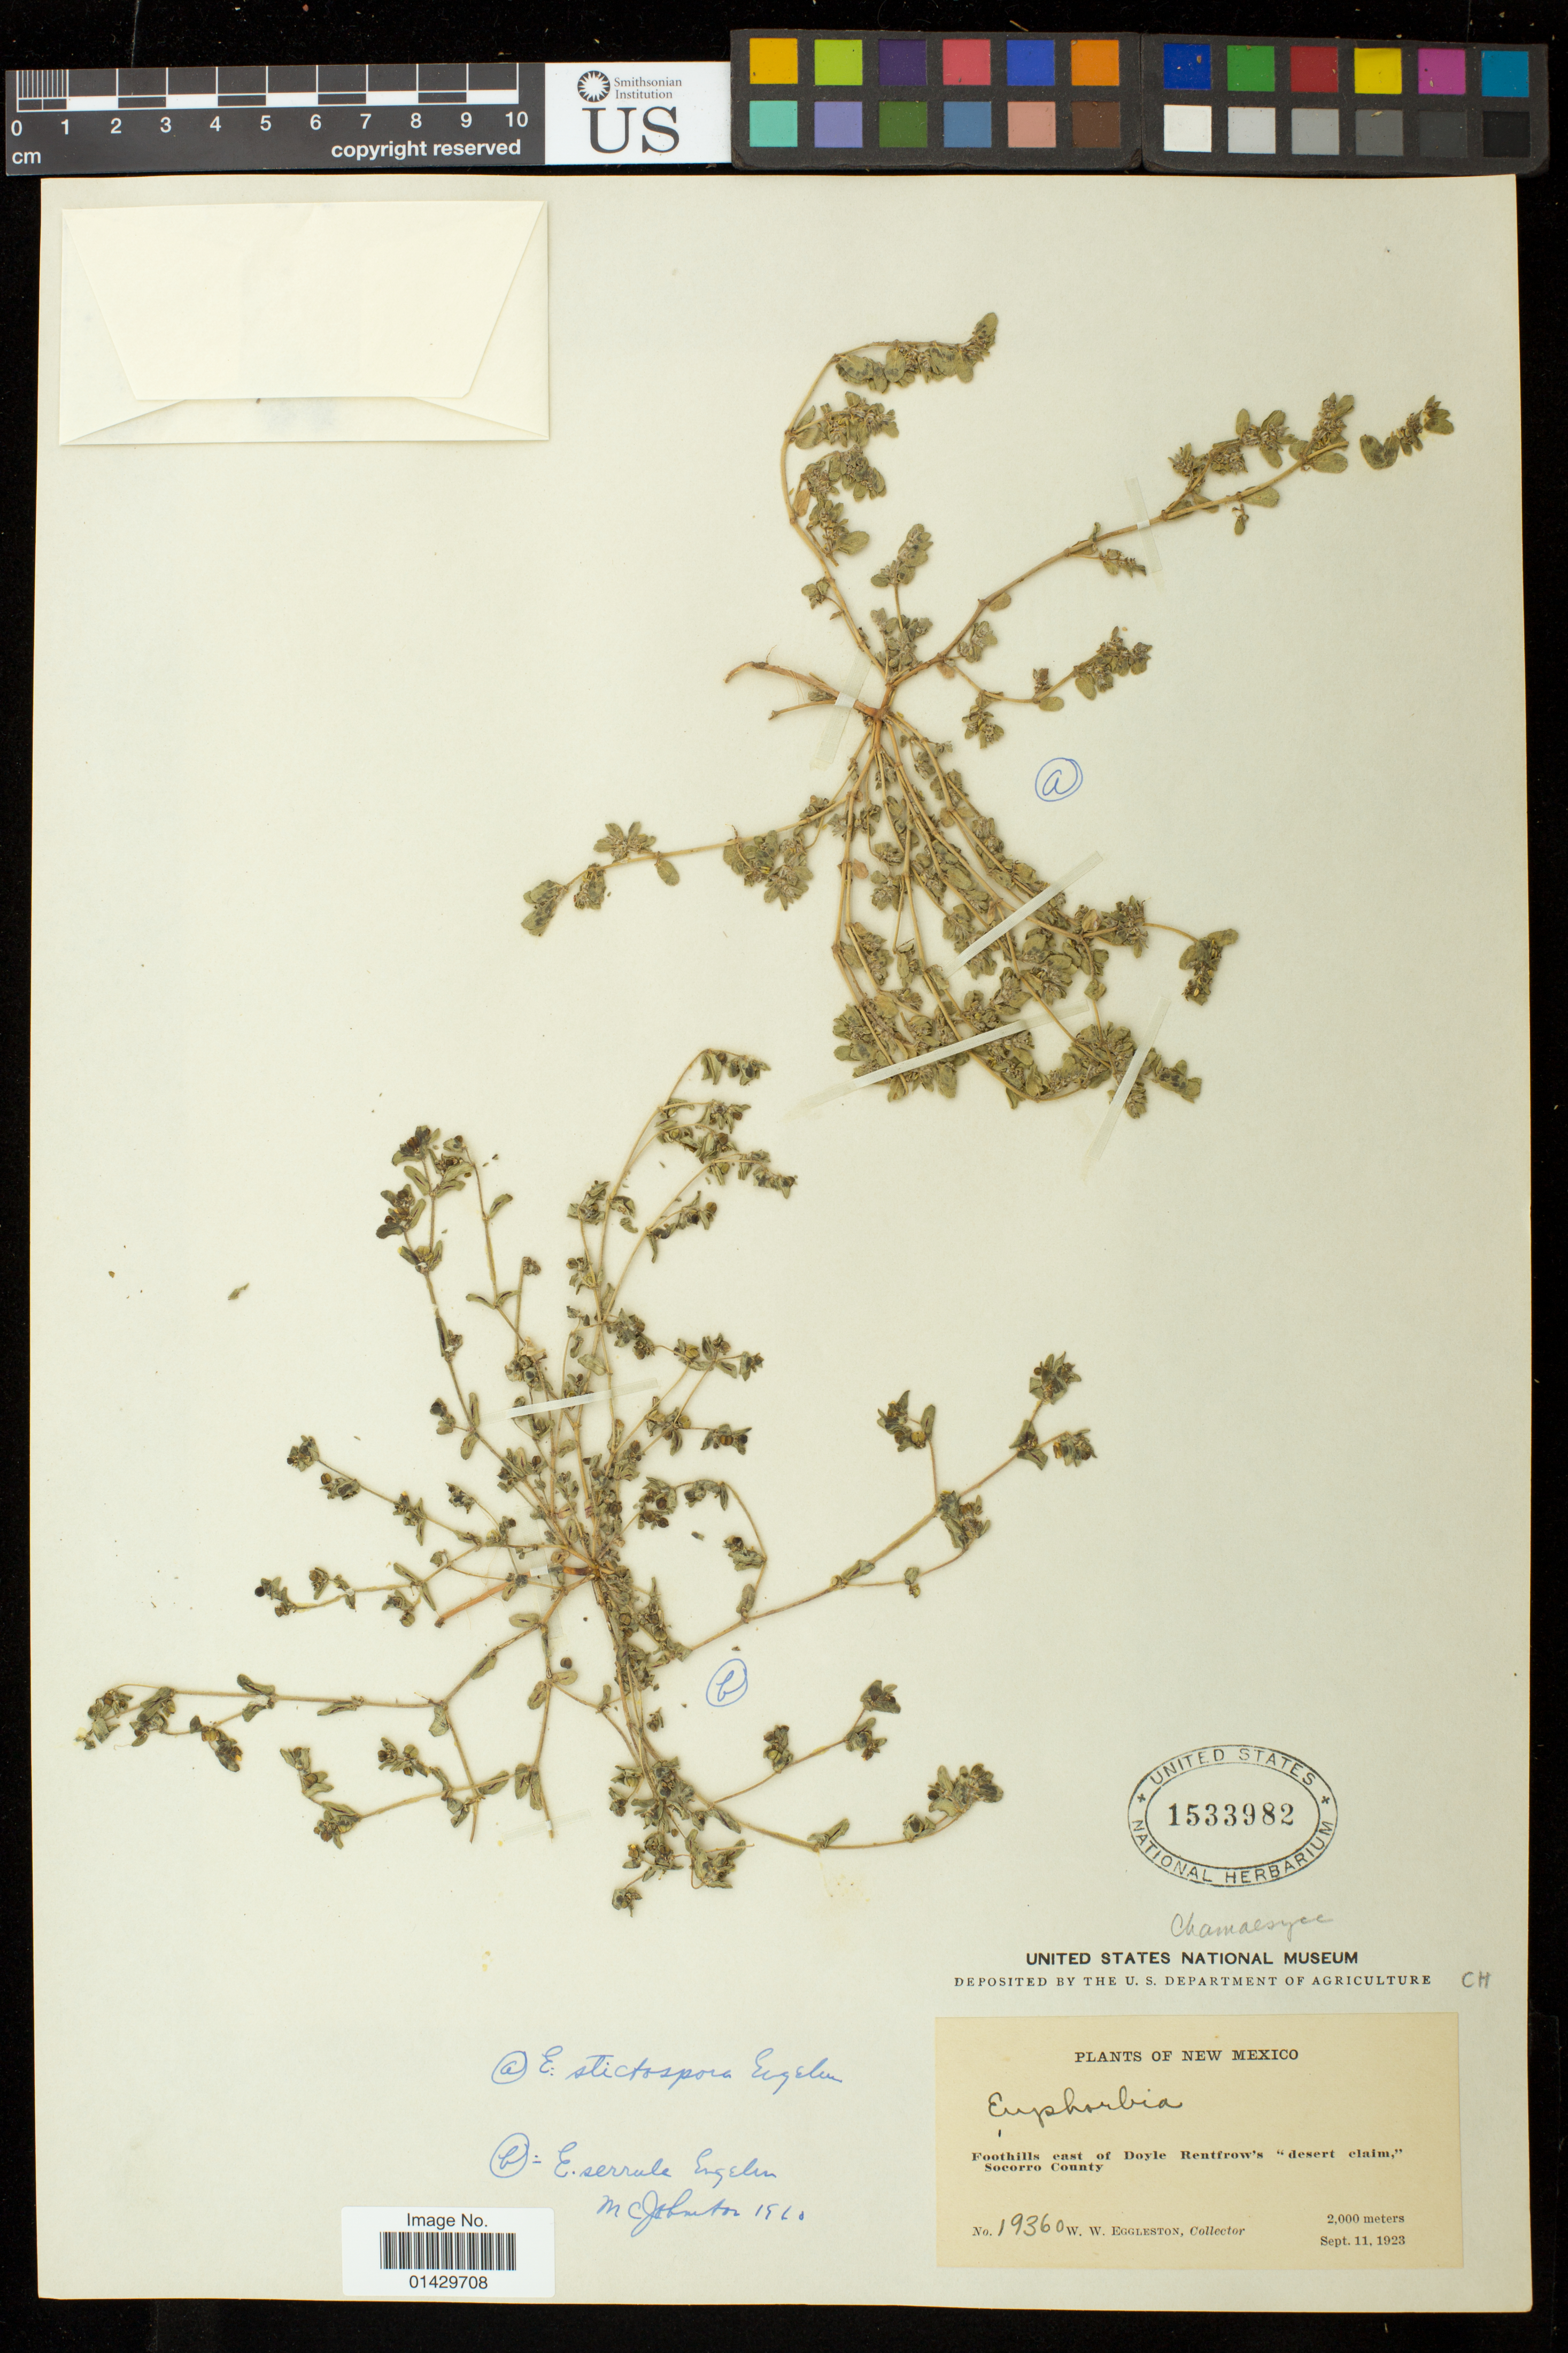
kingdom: Plantae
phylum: Tracheophyta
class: Magnoliopsida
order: Malpighiales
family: Euphorbiaceae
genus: Euphorbia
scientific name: Euphorbia sp.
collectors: W. W. Eggleston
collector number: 19360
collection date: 1923-09-11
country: United States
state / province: New Mexico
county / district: Socorro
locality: Foothills east of the Doyle Rentfrow's "desert claim,"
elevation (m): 2000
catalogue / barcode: US 1533982